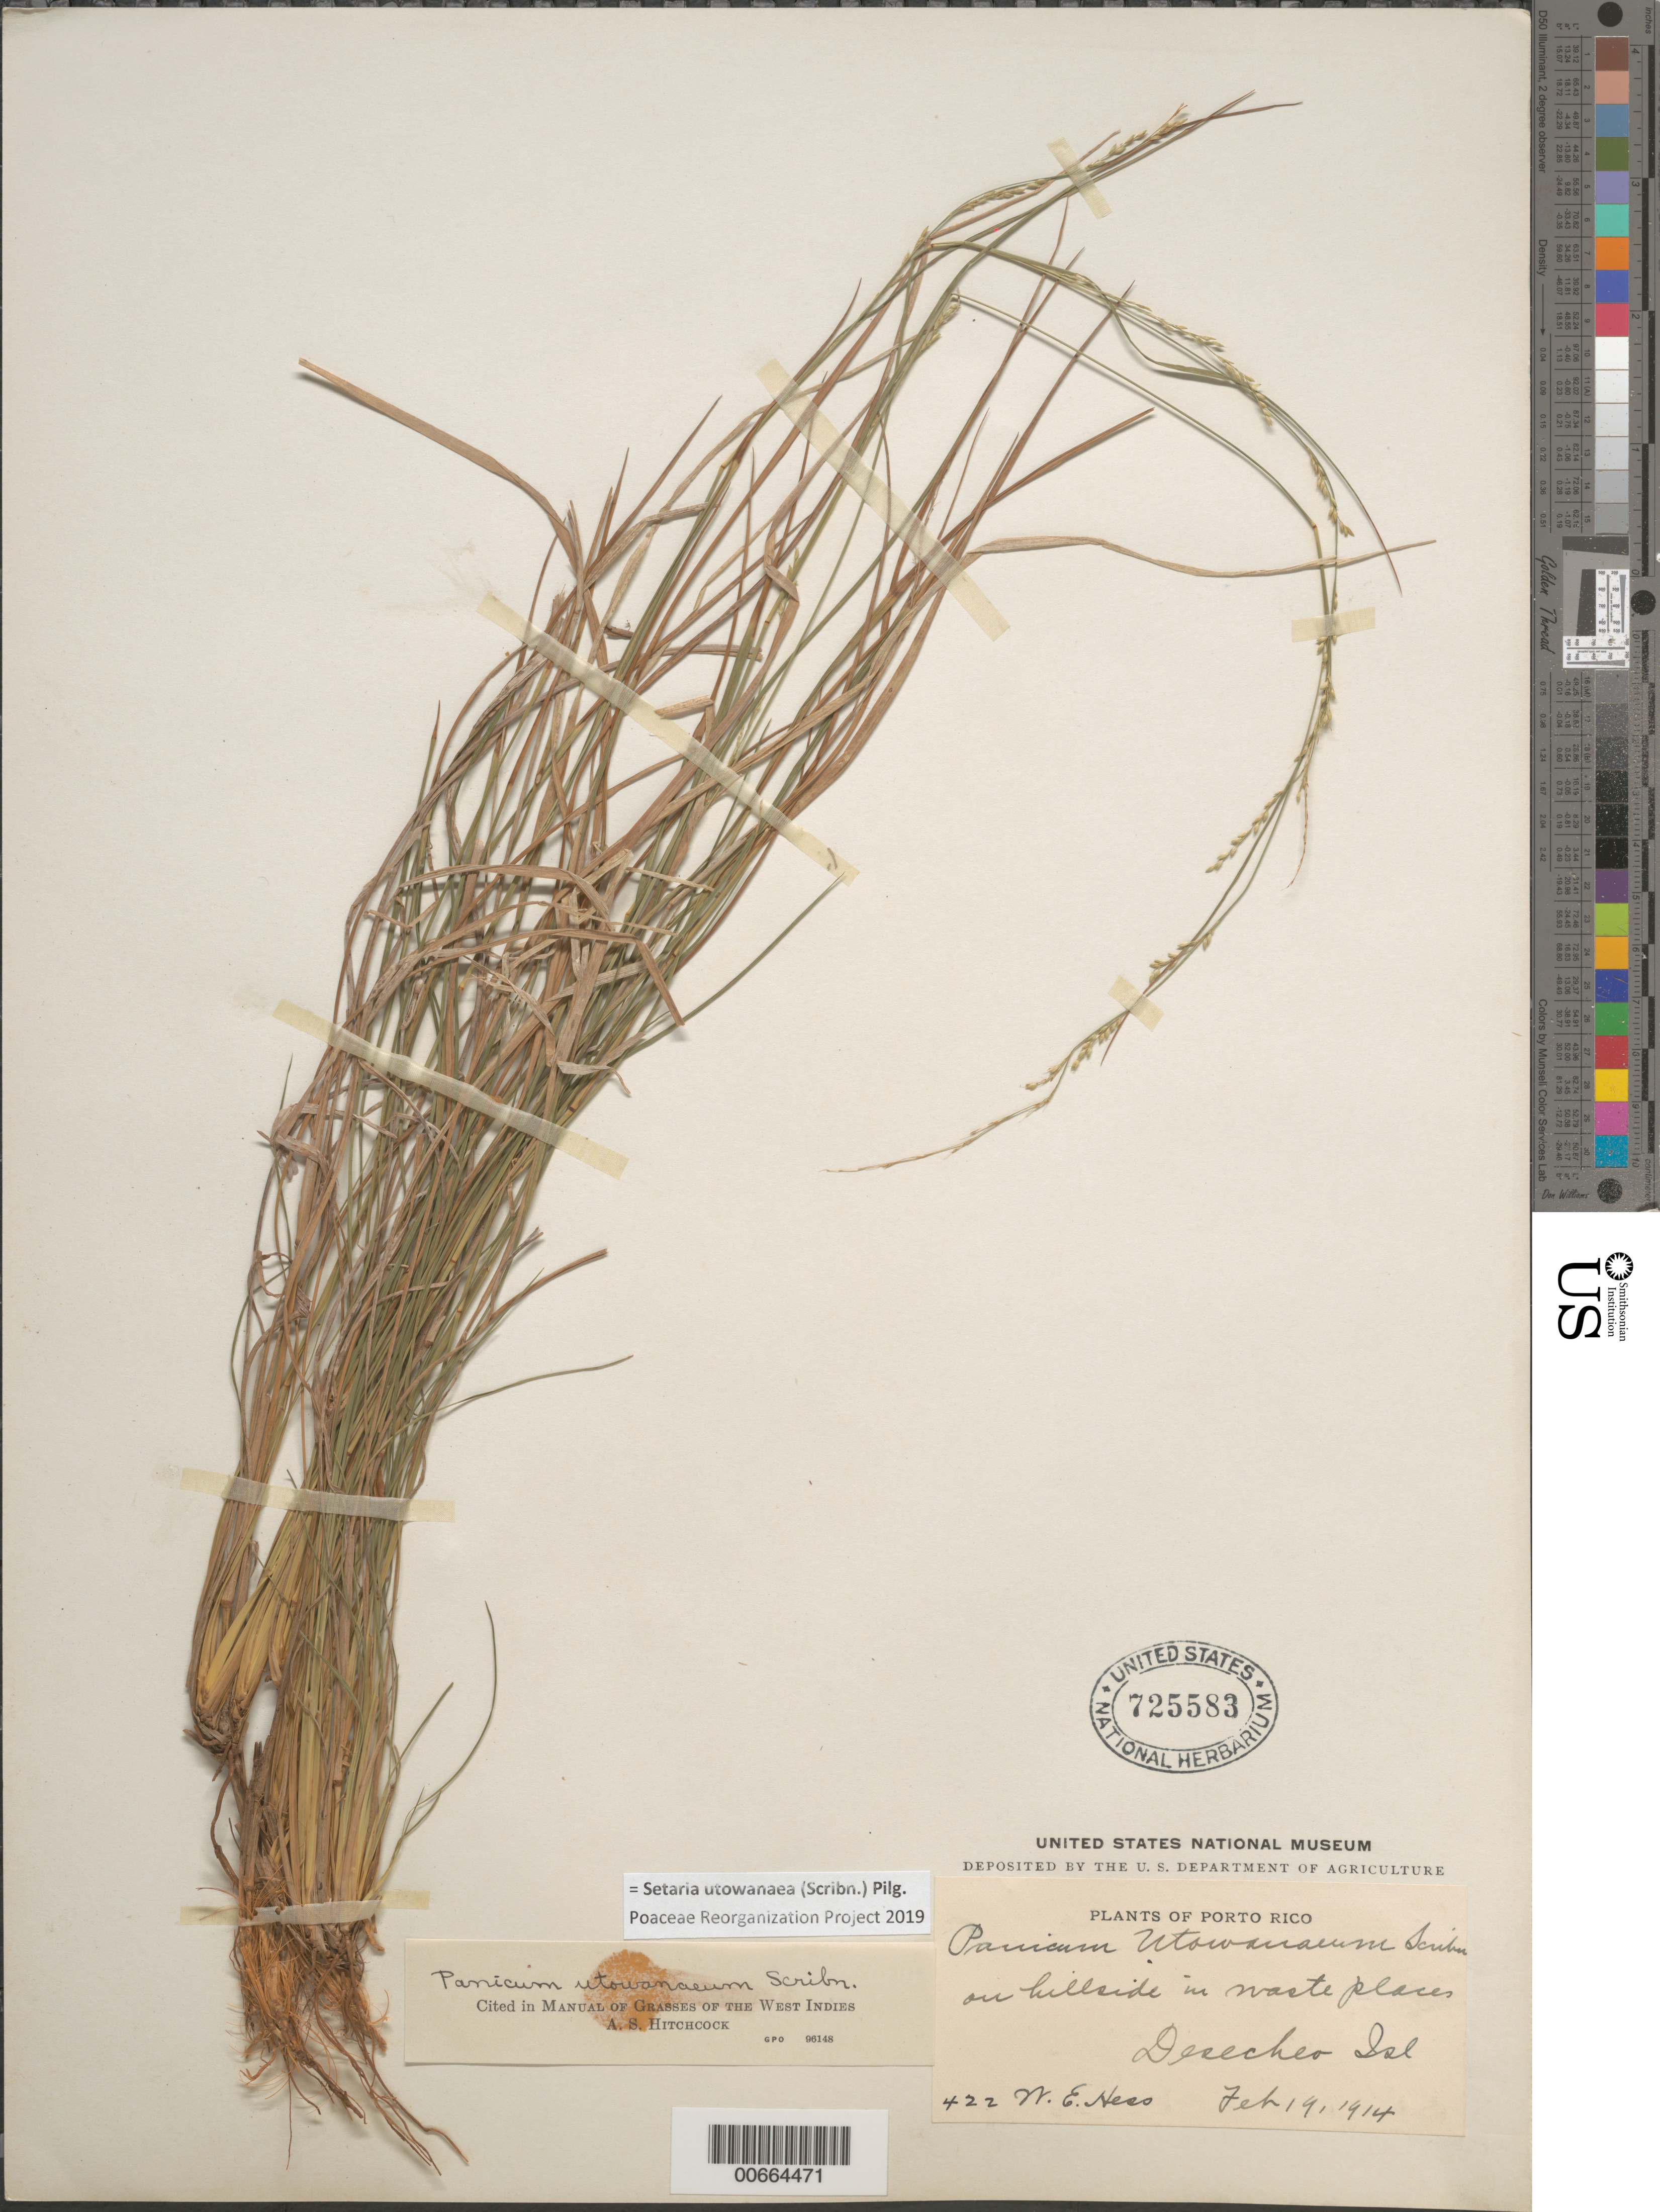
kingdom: Plantae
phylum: Tracheophyta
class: Liliopsida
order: Poales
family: Poaceae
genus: Setaria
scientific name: Setaria utowanaea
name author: (Scribn.) Pilg.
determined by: Poaceae Reorganization Project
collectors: W. Hess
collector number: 422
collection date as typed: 19 Feb 1914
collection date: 1914-02-19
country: Puerto Rico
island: Desecheo I.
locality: Desecheo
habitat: On hillside in waste places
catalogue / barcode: US 725583